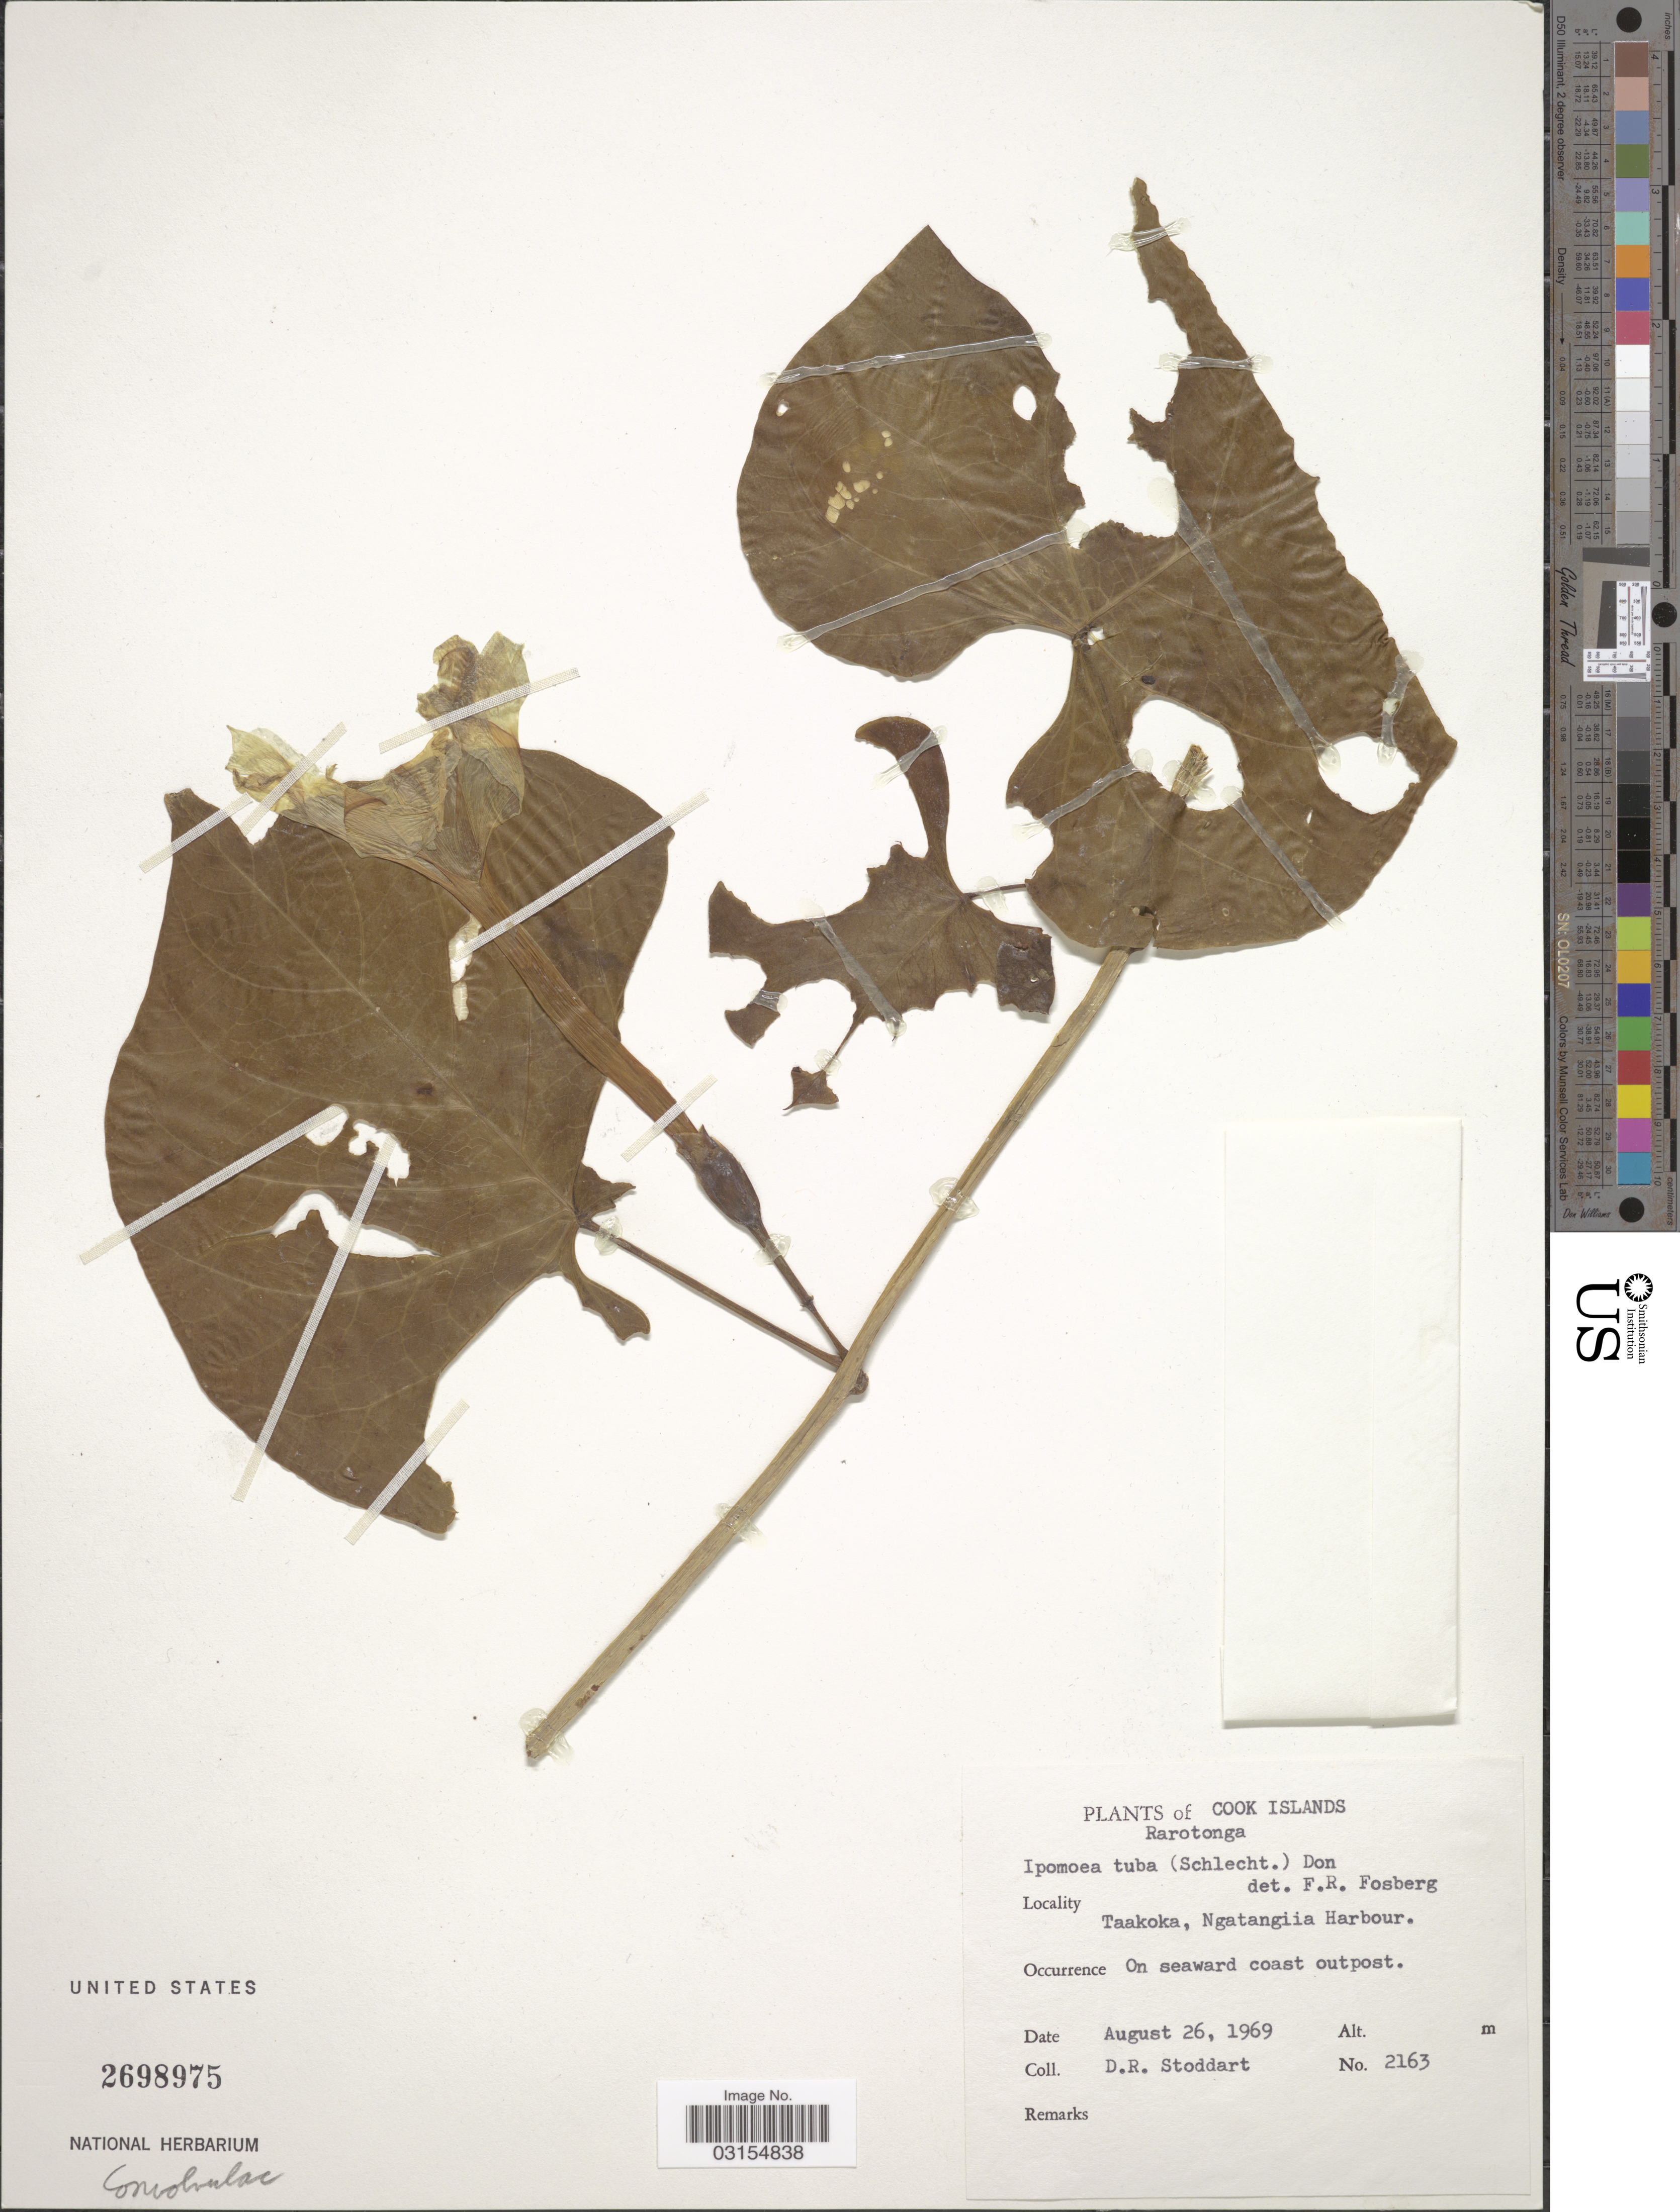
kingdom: Plantae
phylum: Tracheophyta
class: Magnoliopsida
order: Solanales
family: Convolvulaceae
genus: Ipomoea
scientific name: Ipomoea violacea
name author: L.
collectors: D. R. Stoddart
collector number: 2163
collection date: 1969-08-26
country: Cook Islands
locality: Rarotonga, Taakoka, Ngatangiia Harbour.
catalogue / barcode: US 2698975